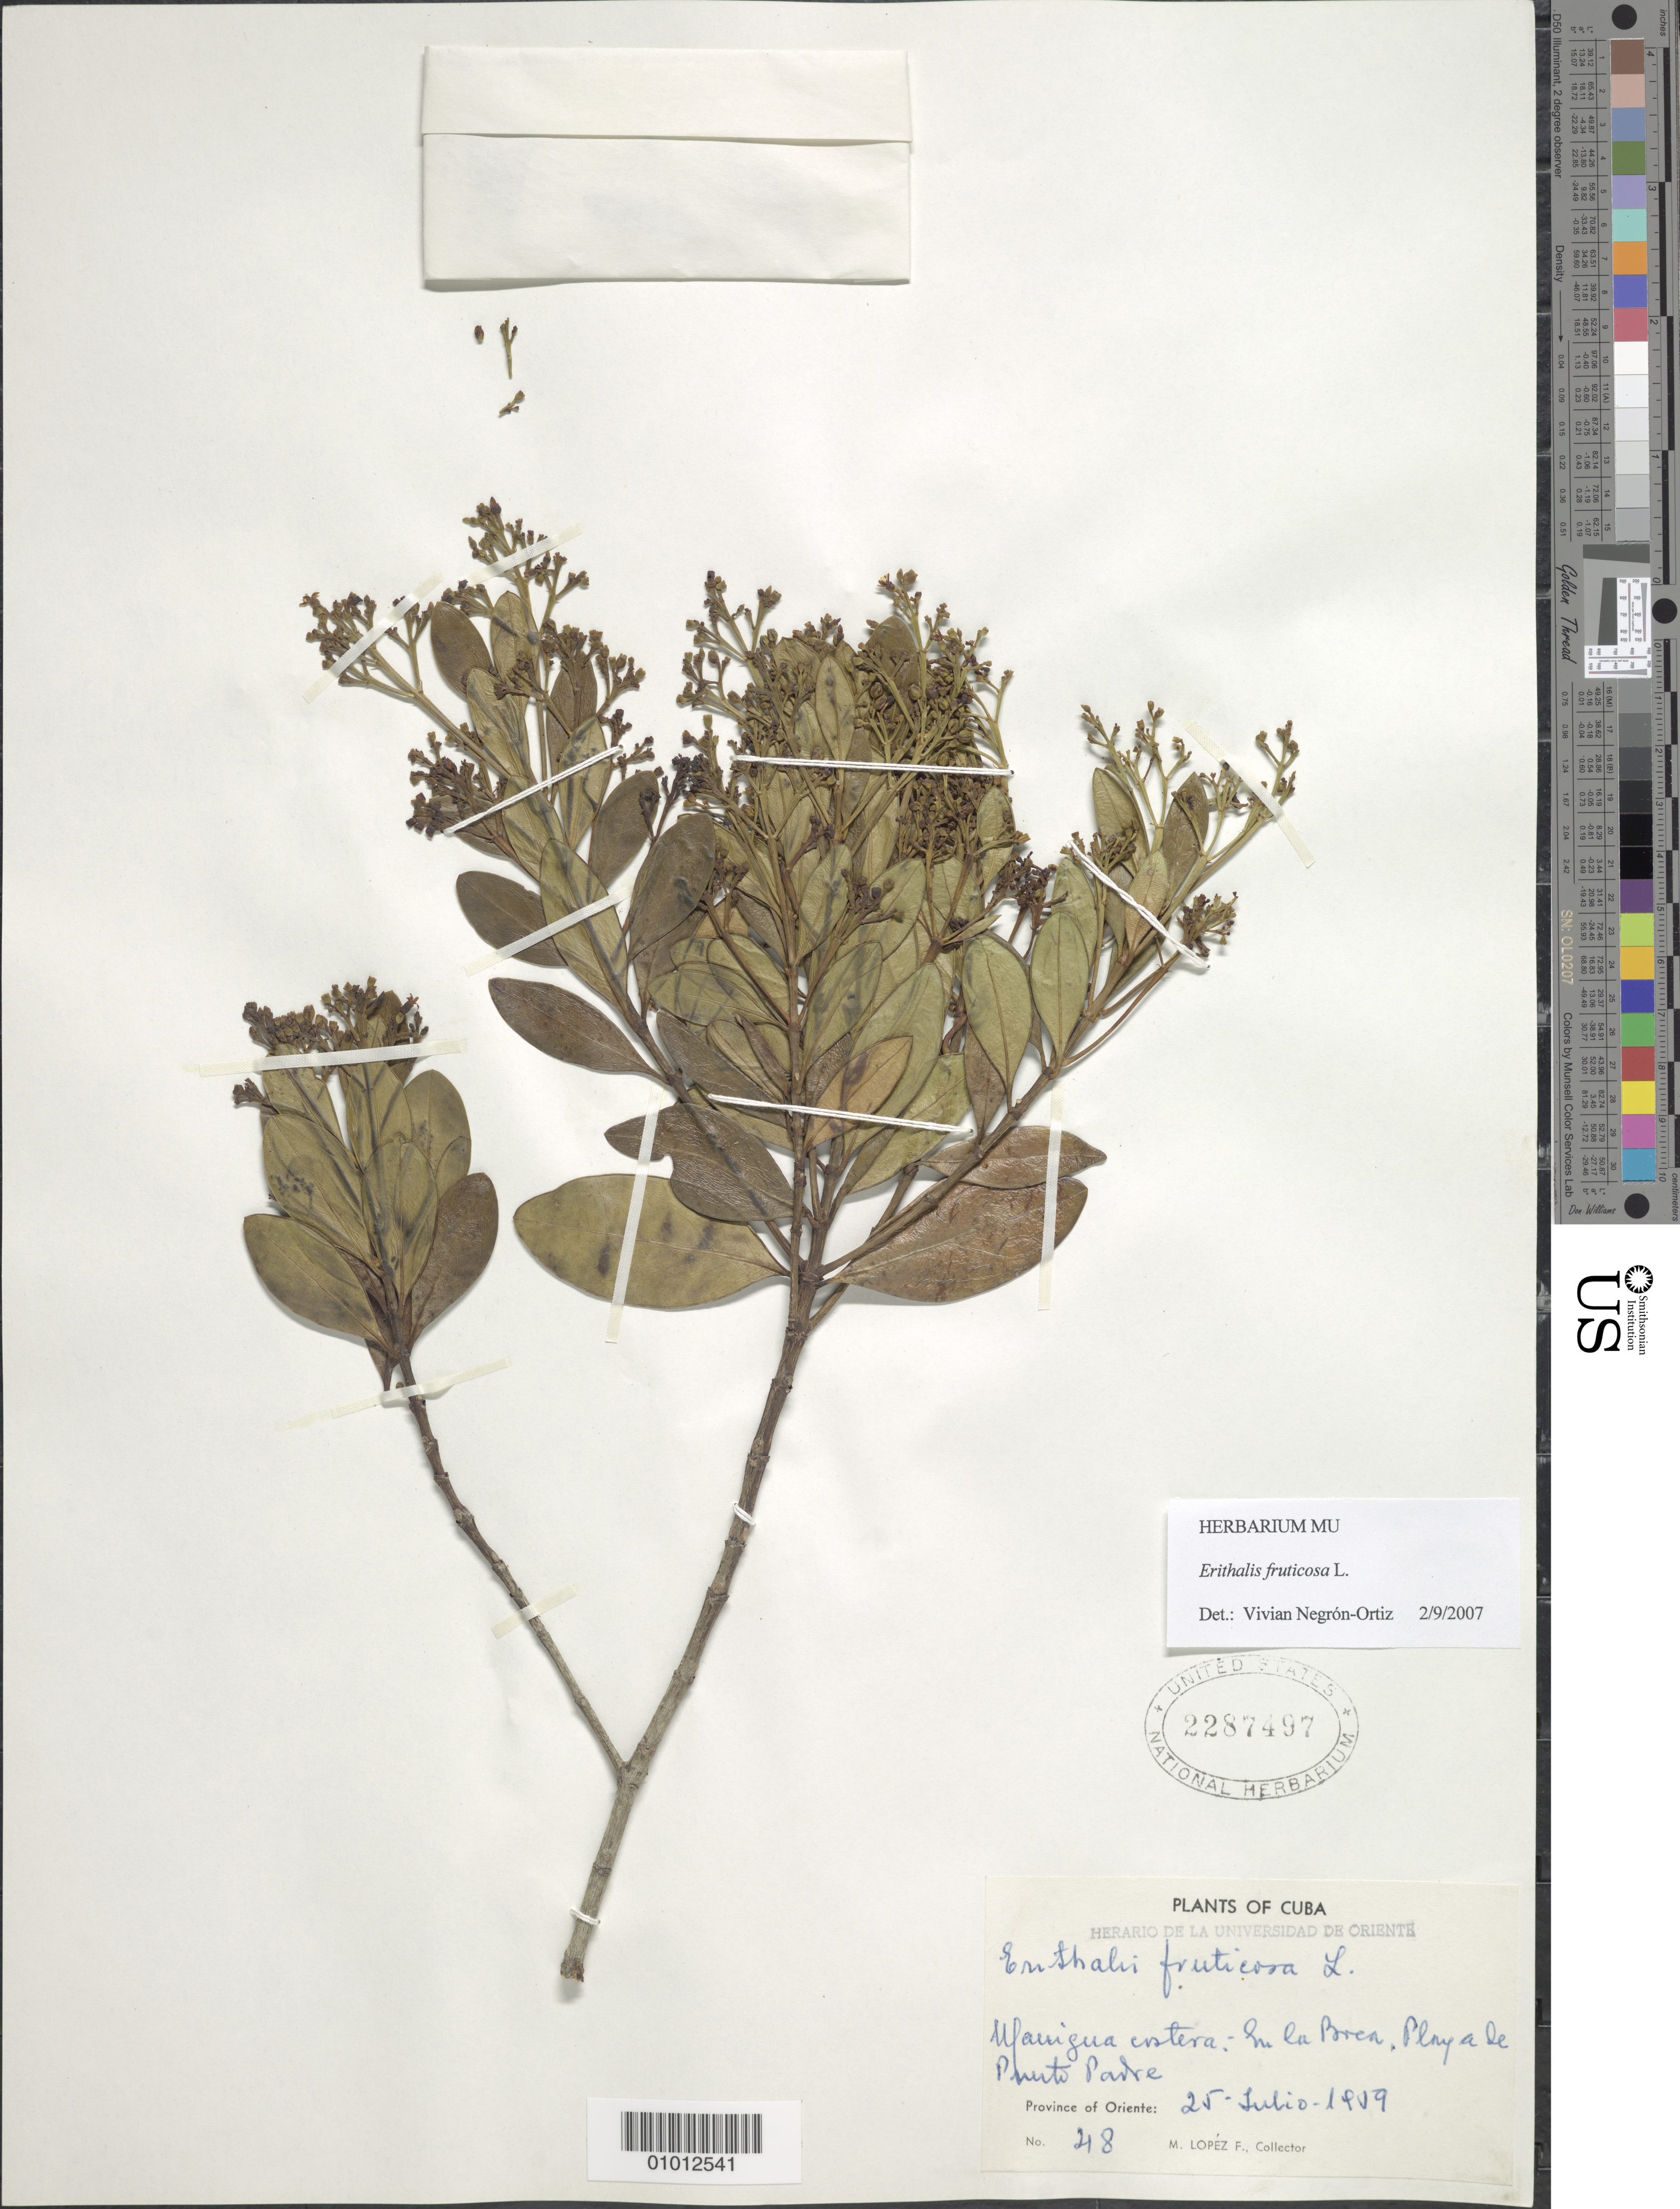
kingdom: Plantae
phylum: Tracheophyta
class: Magnoliopsida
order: Gentianales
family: Rubiaceae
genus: Erithalis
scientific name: Erithalis fruticosa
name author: L.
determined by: Negrón-Ortiz, V.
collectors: M. López Figueiras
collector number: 218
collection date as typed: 25 Jul 1959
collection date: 1959-07-25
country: Cuba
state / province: Oriente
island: Cuba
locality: La Boca, Playa de Puerto Padre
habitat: Manigua costera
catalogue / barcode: US 2287497